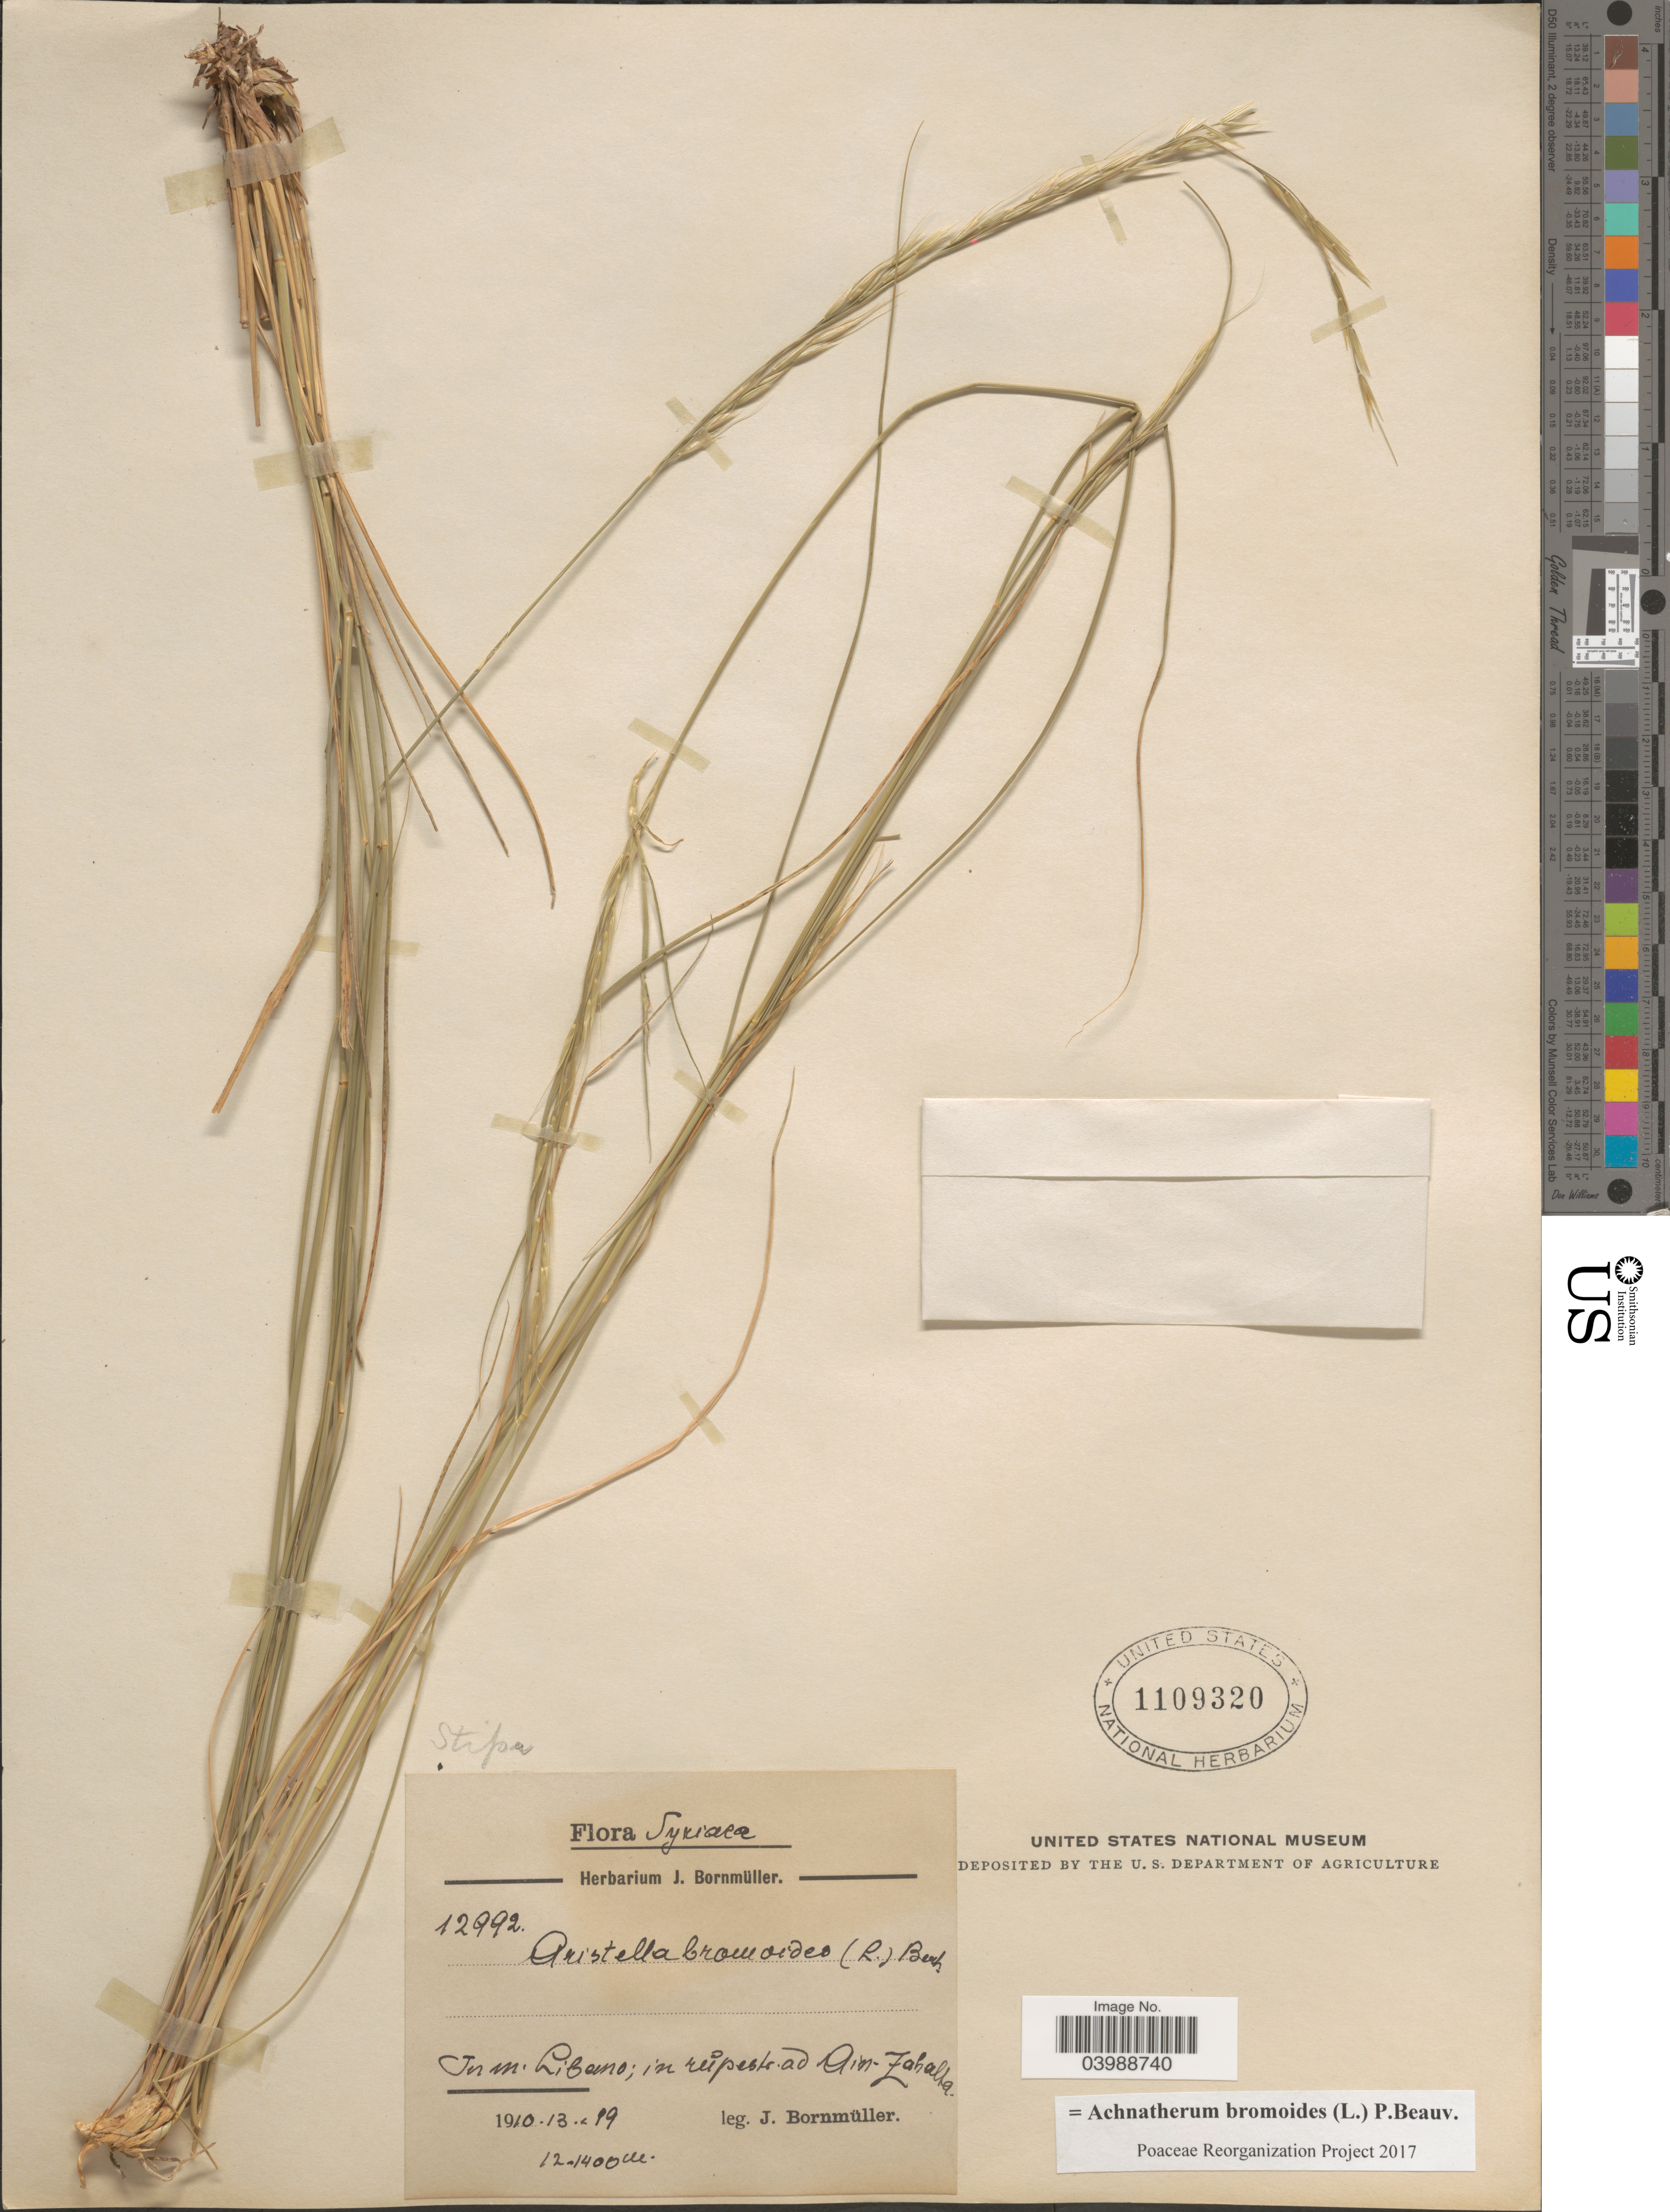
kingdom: Plantae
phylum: Tracheophyta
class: Liliopsida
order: Poales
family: Poaceae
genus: Achnatherum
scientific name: Achnatherum bromoides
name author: (L.) P. Beauv.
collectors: J. Bornmüller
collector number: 12992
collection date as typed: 1910.13.99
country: Lebanon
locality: In m. Libano; in růpestr. ad Ain Zahalta.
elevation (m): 1200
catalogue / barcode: US 1109320